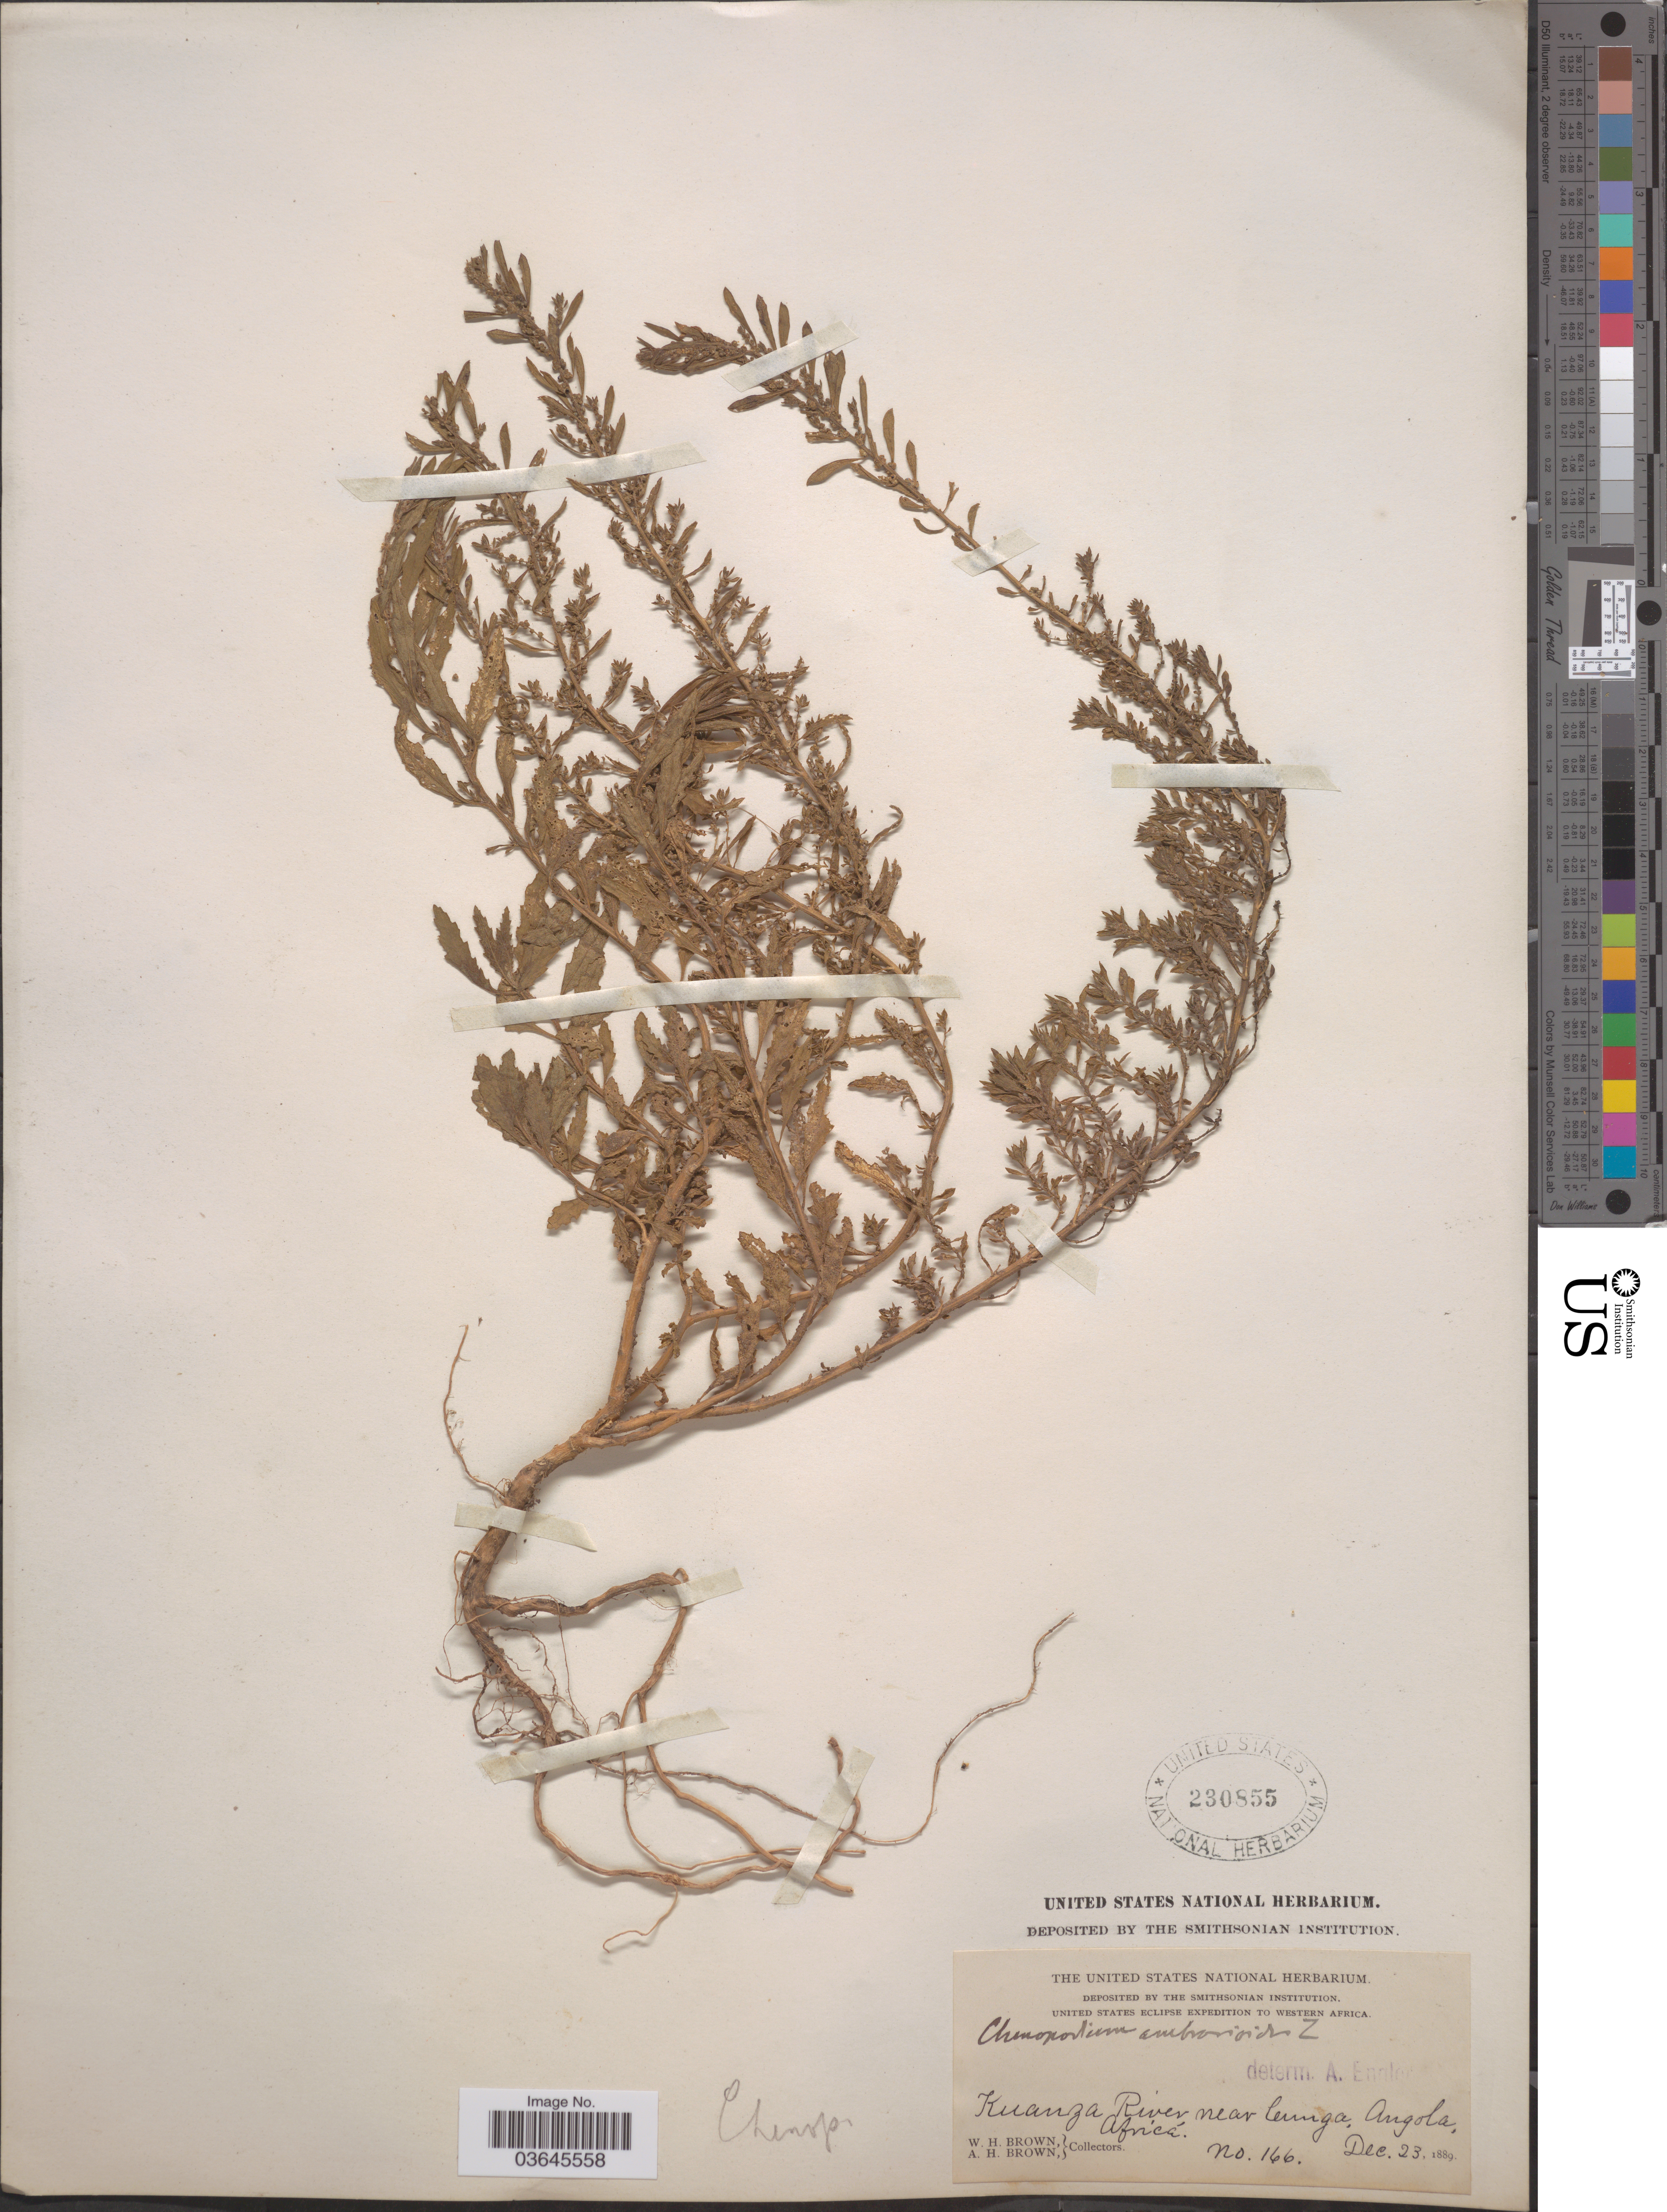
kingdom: Plantae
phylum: Tracheophyta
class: Magnoliopsida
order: Caryophyllales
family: Amaranthaceae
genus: Chenopodium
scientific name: Chenopodium ambrosioides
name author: L.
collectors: W. H. Brown & A. H. Brown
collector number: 166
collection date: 1889-12-23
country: Angola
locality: Western Africa. Kuanza River, near Cunga.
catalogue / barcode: US 230855